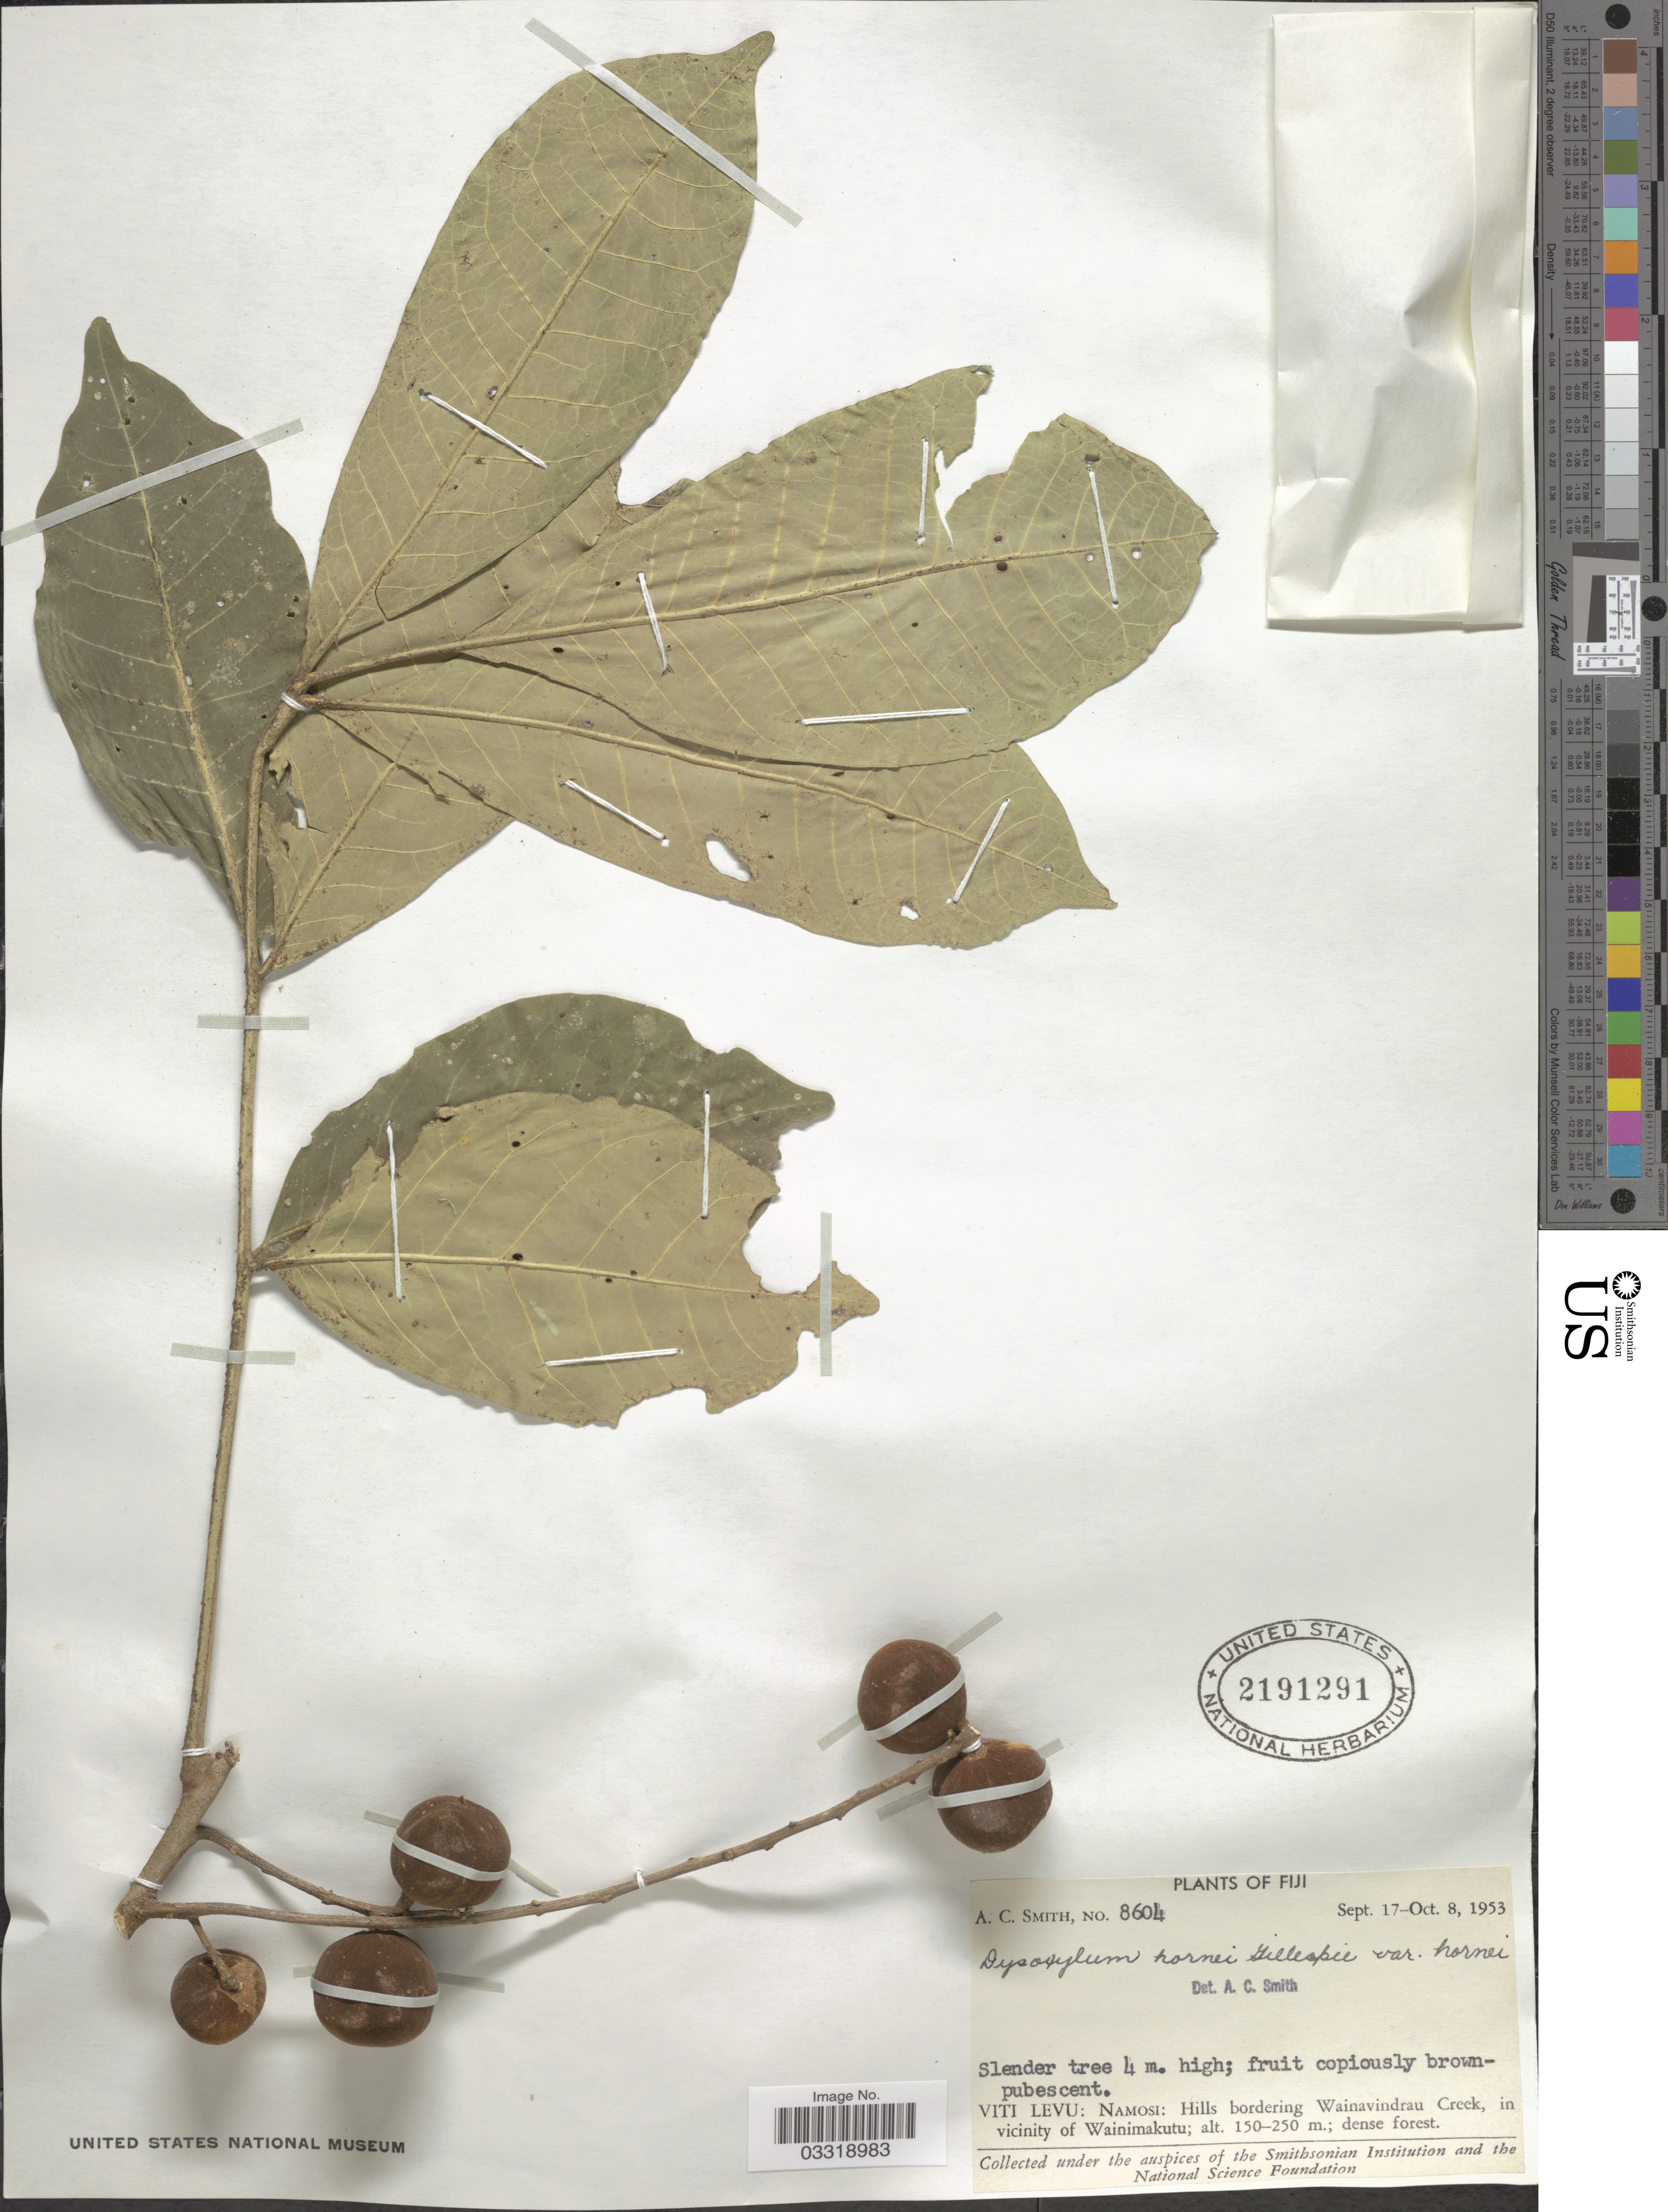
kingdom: Plantae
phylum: Tracheophyta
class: Magnoliopsida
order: Sapindales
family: Meliaceae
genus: Didymocheton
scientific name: Didymocheton hornei var. hornei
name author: (Gillespie) Harms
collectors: A. C. Smith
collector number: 8604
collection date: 1953-09-17/1953-10-08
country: Fiji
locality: Viti Levu: Namosi: Hills bordering Wainavindrau Creek, in vicinity of Wainimakutu.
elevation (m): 150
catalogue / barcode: US 2191291